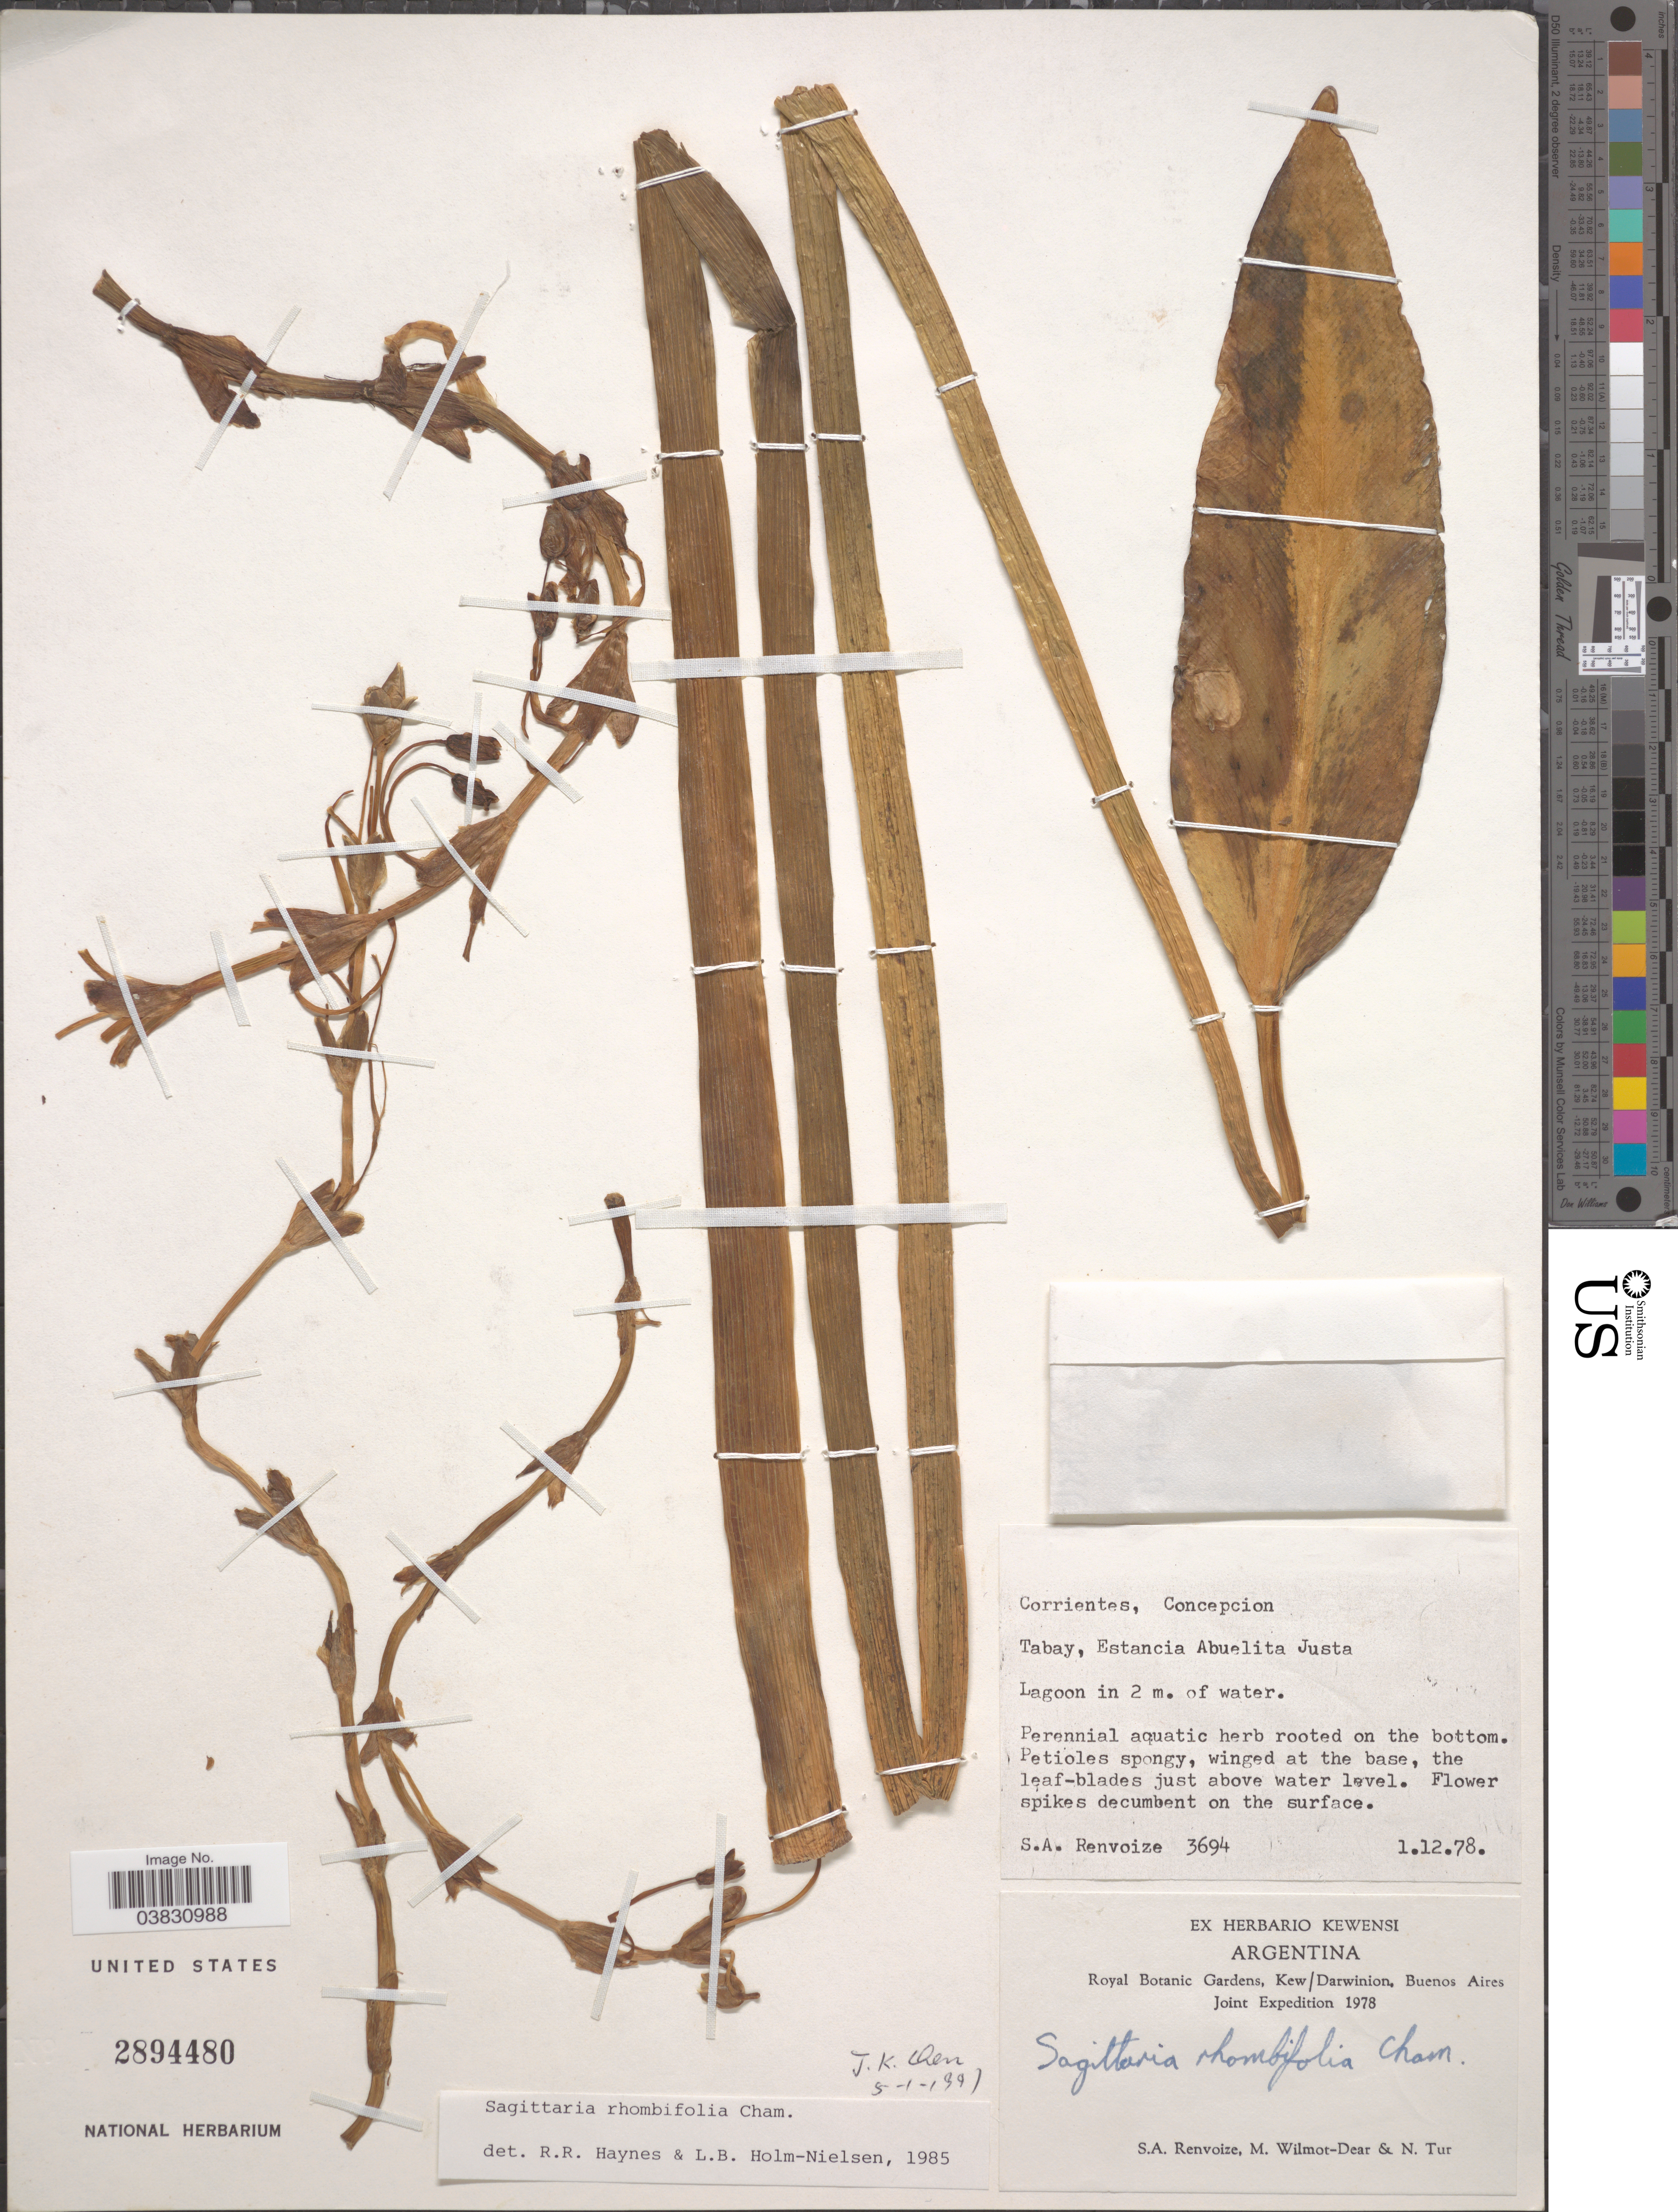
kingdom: Plantae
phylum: Tracheophyta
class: Liliopsida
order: Alismatales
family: Alismataceae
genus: Sagittaria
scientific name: Sagittaria rhombifolia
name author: Cham.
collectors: S. A. Renvoize, M. Wilmot-Dear & N. Tur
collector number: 3694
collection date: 1978-12-01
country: Argentina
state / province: Corrientes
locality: Concepcion. Tabay, Estancia Abuelita Justa.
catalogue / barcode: US 2894480